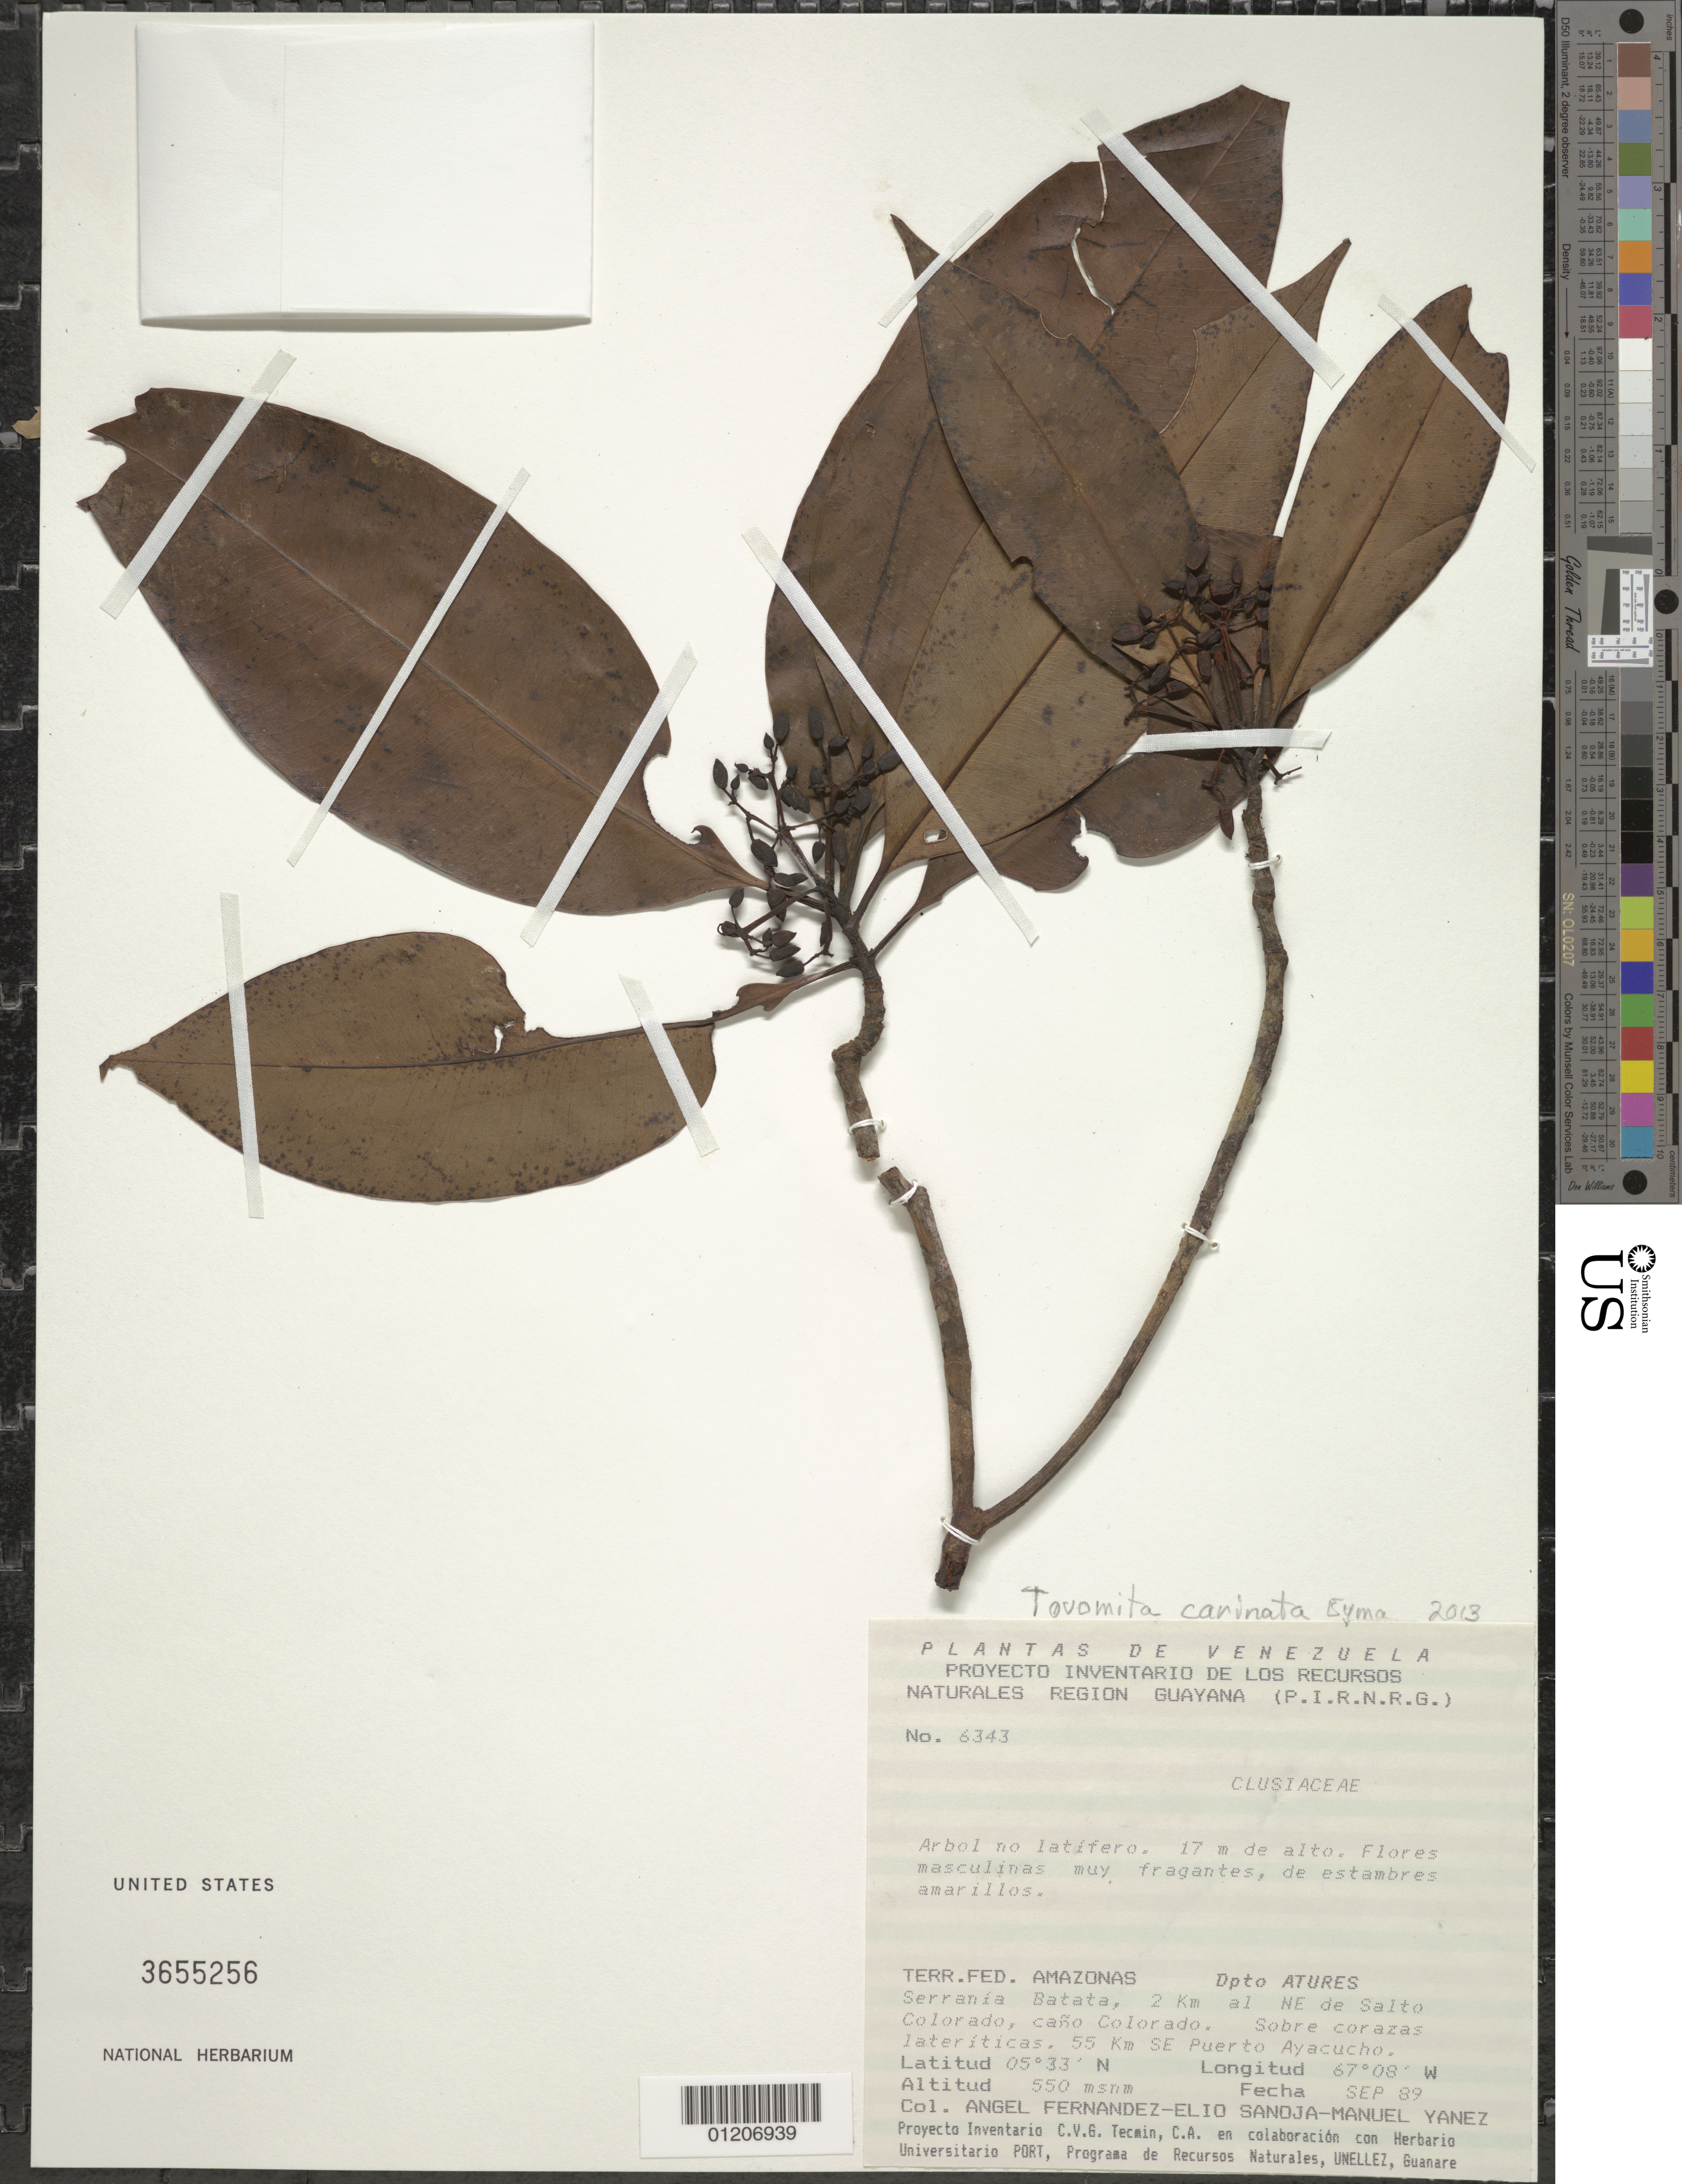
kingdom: Plantae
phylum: Tracheophyta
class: Magnoliopsida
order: Malpighiales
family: Clusiaceae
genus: Tovomita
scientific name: Tovomita carinata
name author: Eyma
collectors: A. Fernandez, E. Sanoja & M. Yanez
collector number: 6343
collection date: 1989-09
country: Venezuela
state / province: Amazonas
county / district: Atures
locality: Serranía Batata, 2 km al NE de Salto colorado, cano Colorado. 55 km SE Puerto Ayacucho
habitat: Sobre corazas lateriticas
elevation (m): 550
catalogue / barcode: US 3655256